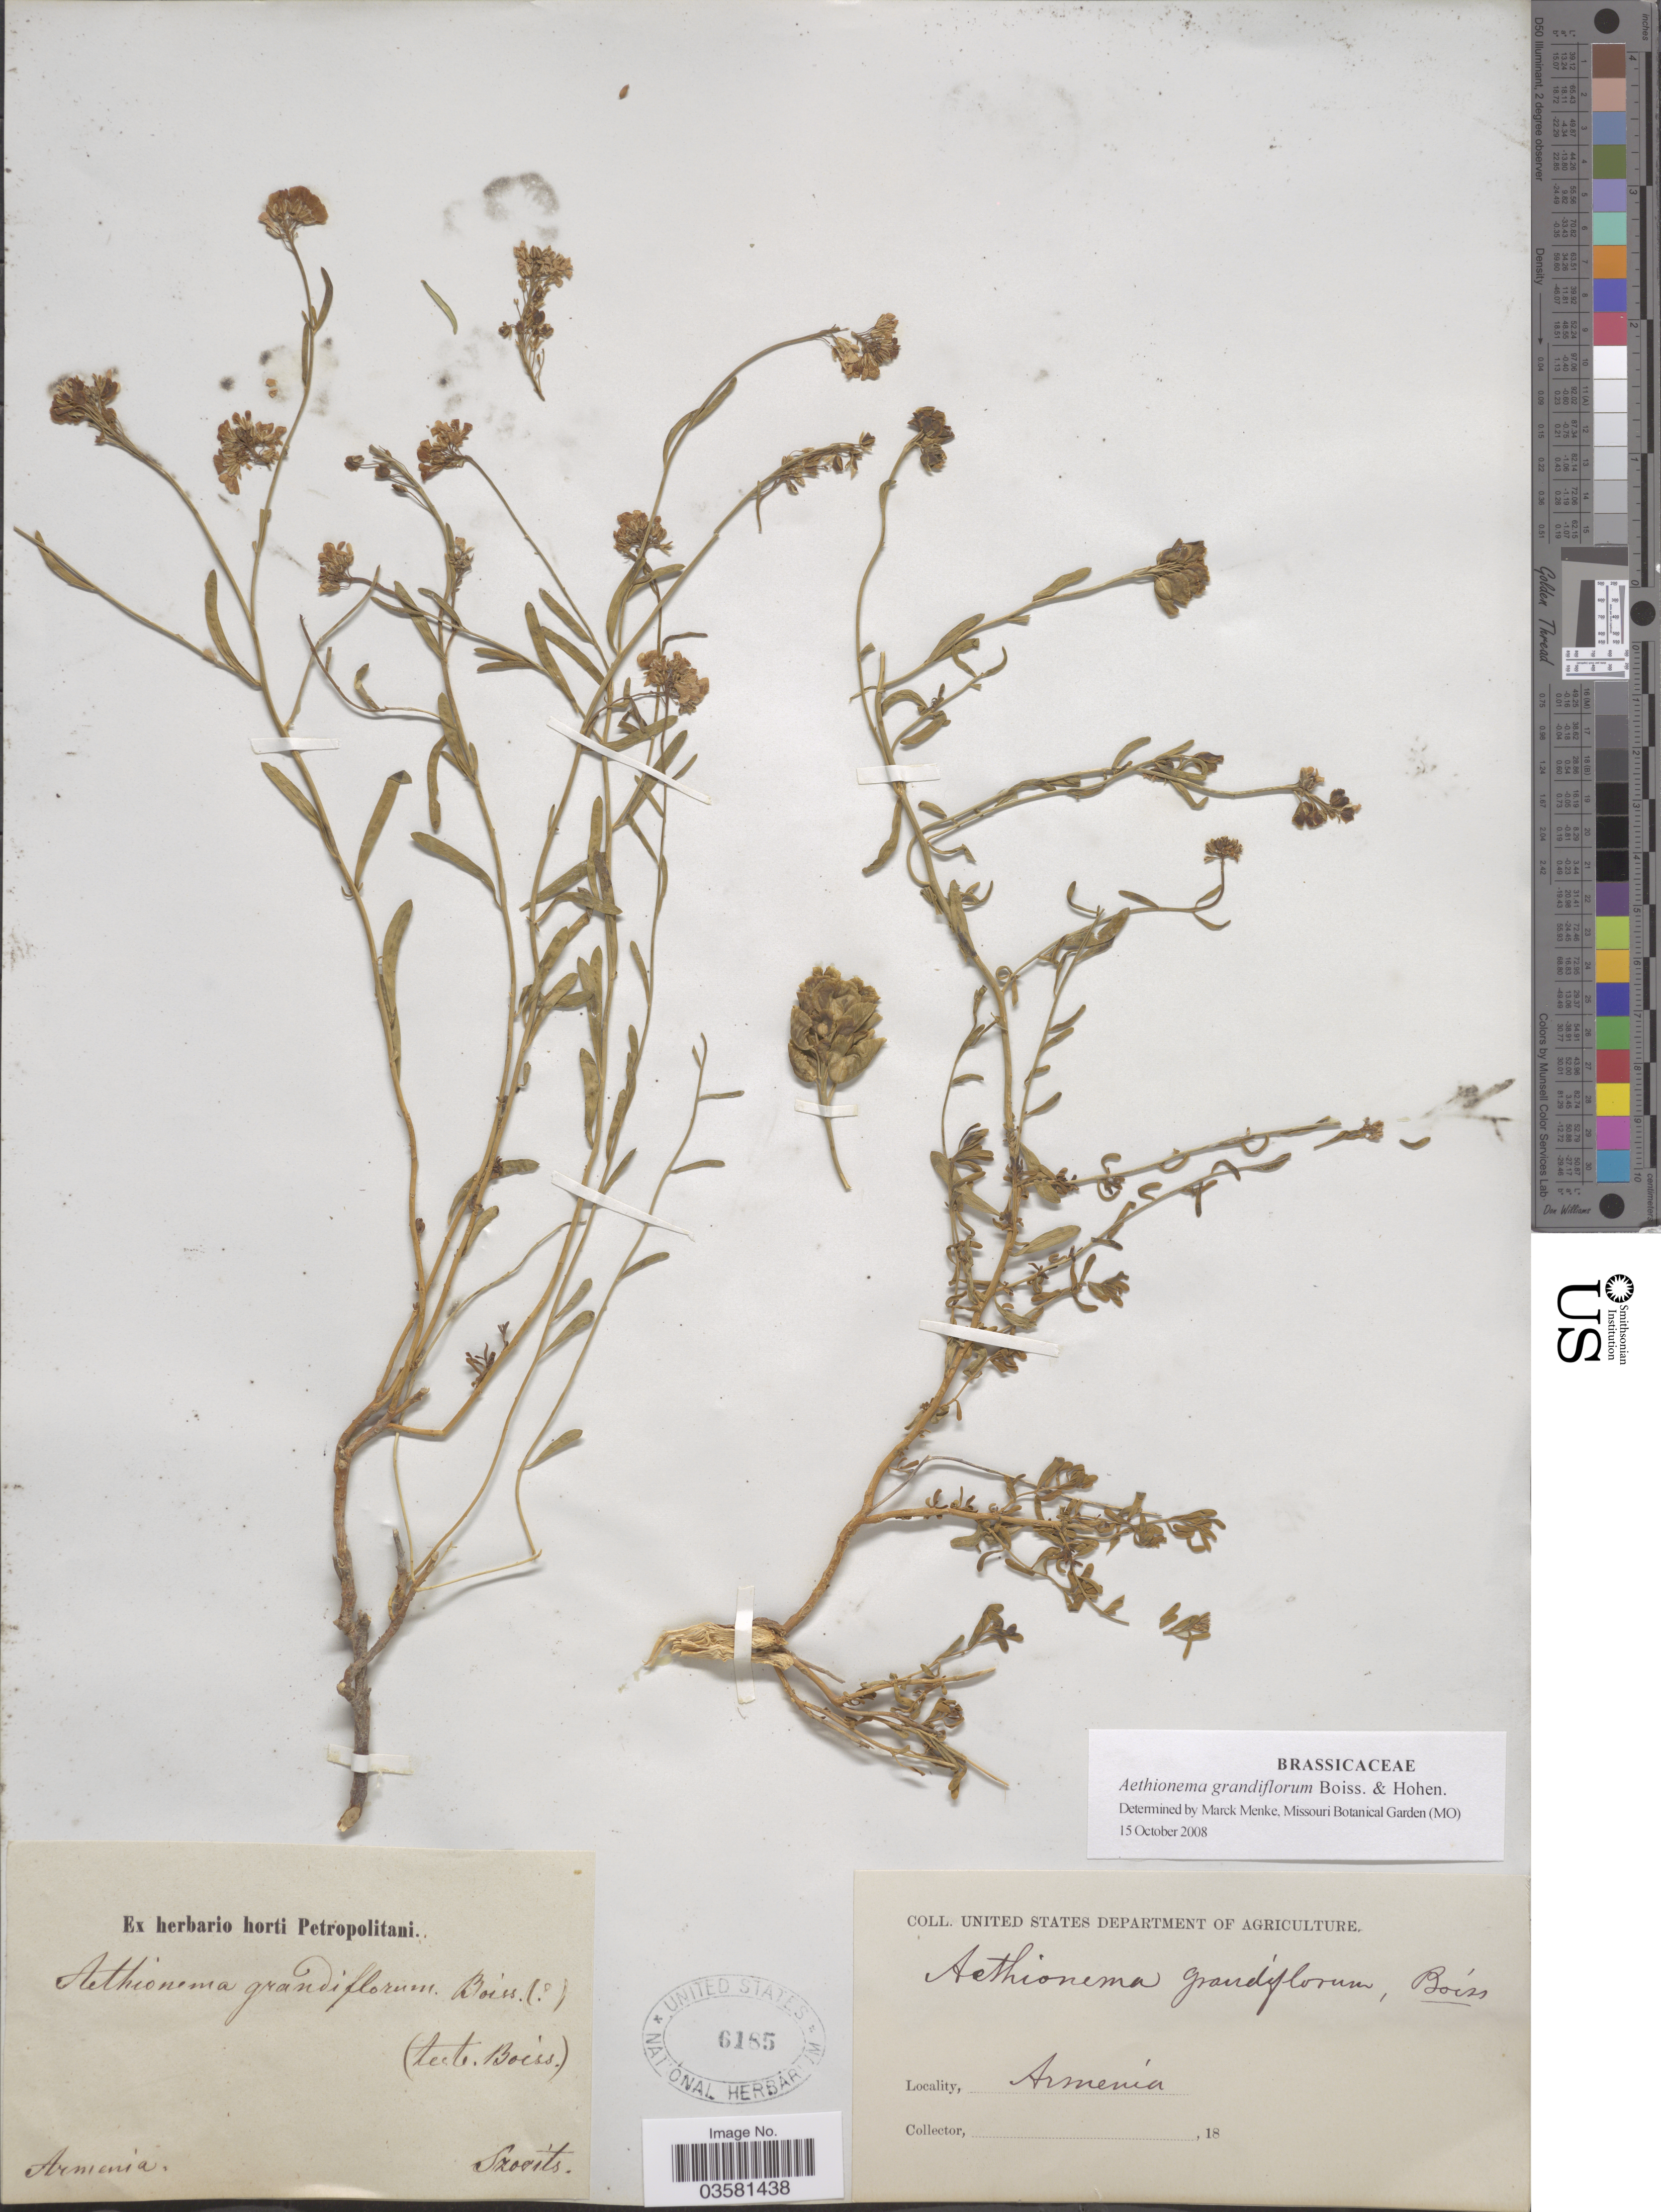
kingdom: Plantae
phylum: Tracheophyta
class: Magnoliopsida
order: Brassicales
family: Brassicaceae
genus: Aethionema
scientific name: Aethionema grandiflorum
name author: Boiss. & Hohen.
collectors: Szovits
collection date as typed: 18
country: Armenia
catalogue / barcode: US 6185